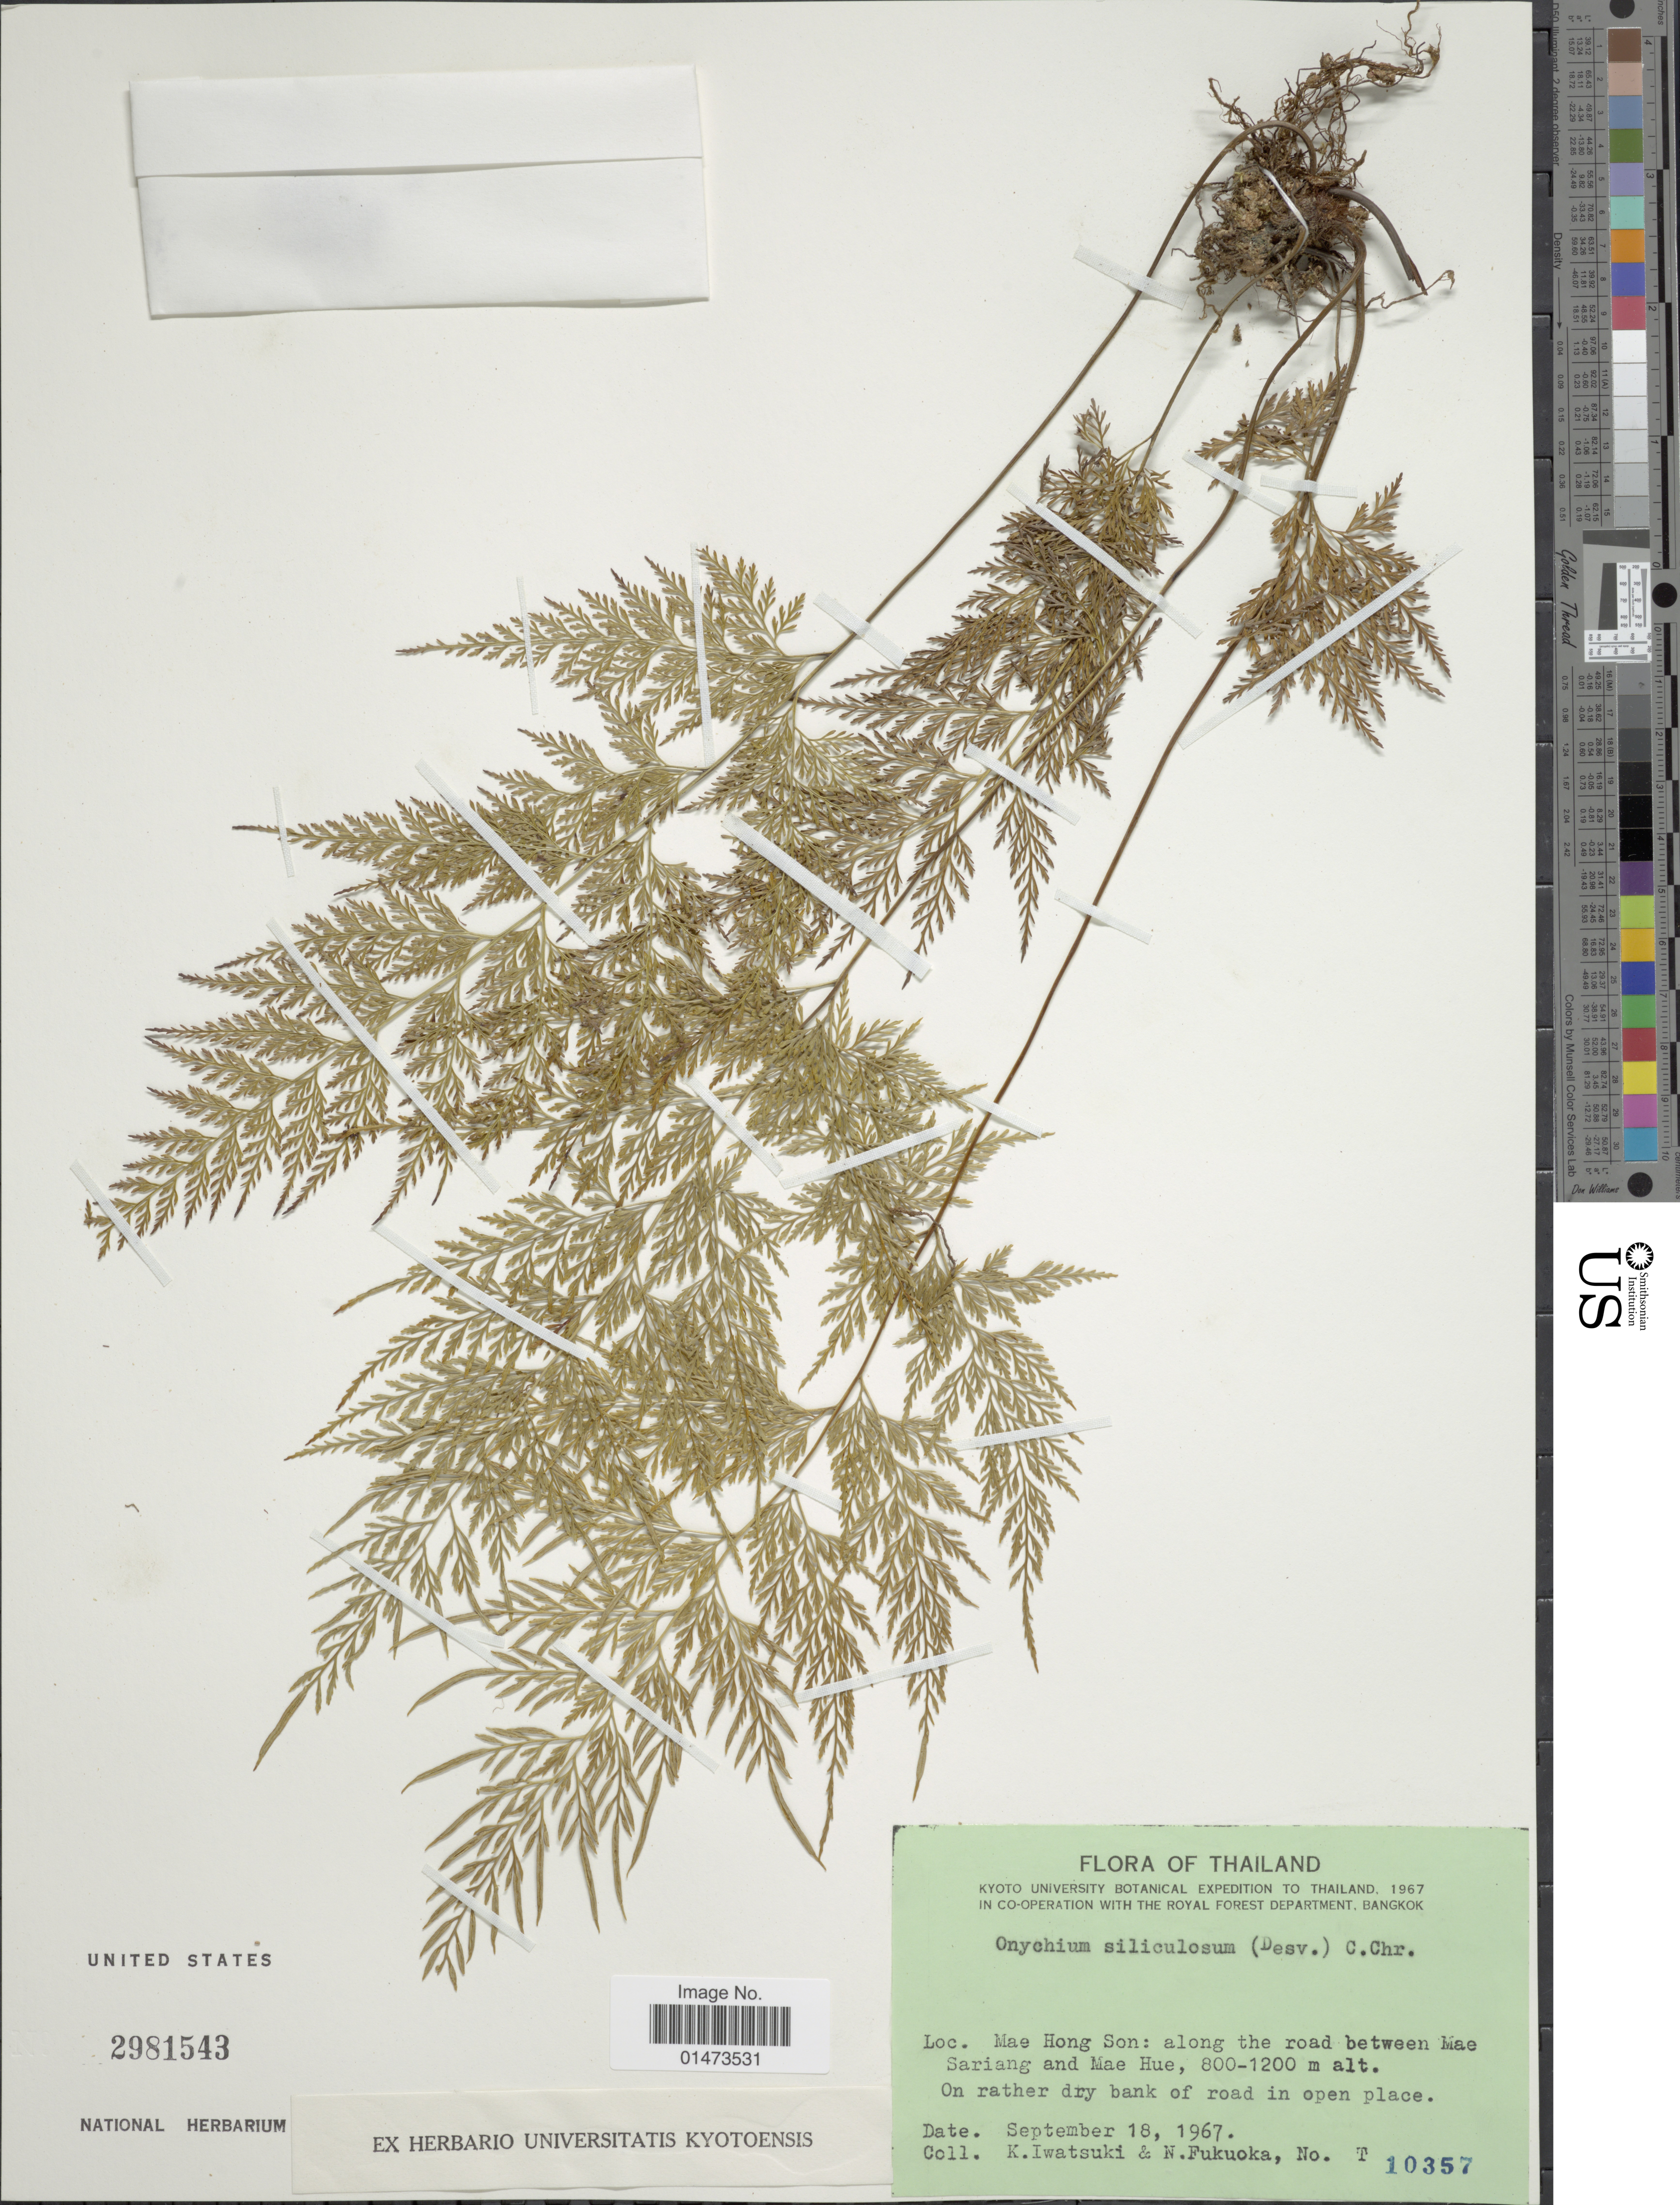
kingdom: Plantae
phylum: Tracheophyta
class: Polypodiopsida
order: Polypodiales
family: Pteridaceae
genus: Onychium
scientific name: Onychium siliculosum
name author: (Desv.) C. Chr.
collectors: K. Iwatsuki & N. Fukuoka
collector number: T 10357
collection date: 1967-09-18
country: Thailand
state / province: Mae Hong Son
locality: Along the road between Mae Sariang and Mae Hue.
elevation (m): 800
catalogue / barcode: US 2981543